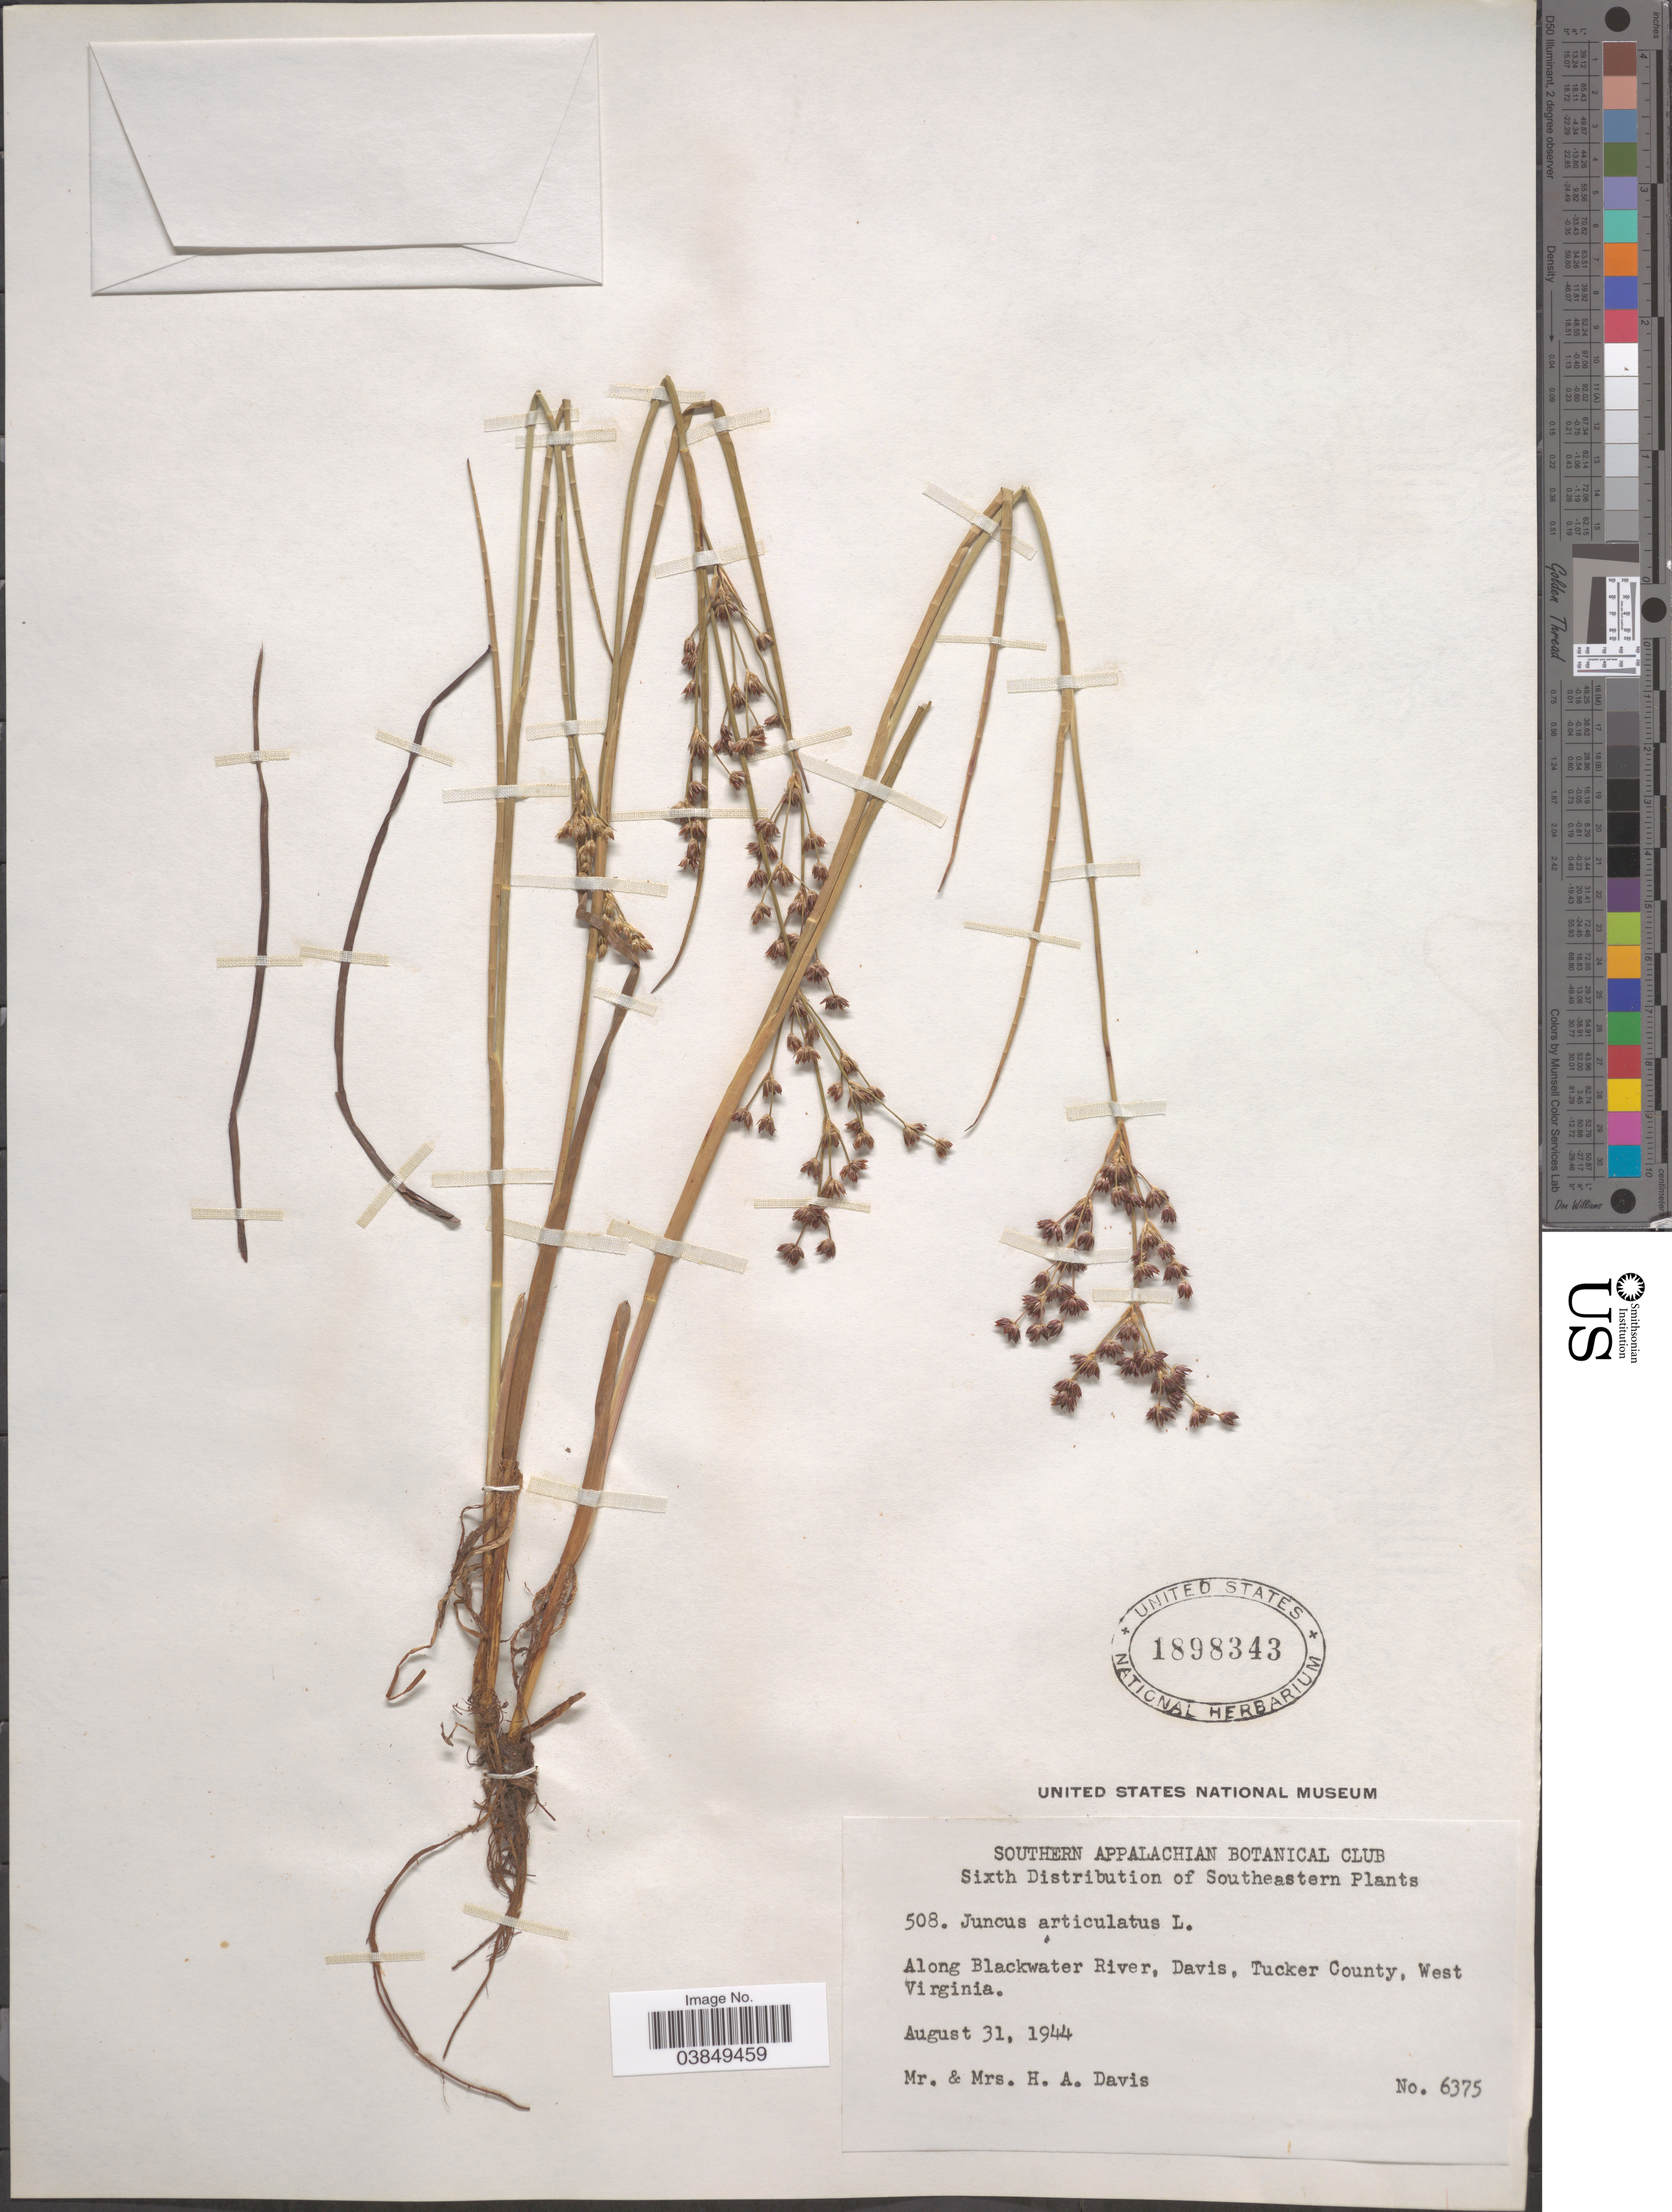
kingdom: Plantae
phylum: Tracheophyta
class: Liliopsida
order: Poales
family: Juncaceae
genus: Juncus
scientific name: Juncus articulatus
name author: L.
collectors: H. Davis & H. Davis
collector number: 6375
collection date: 1944-08-31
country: United States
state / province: West Virginia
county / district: Tucker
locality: Along Blackwater River, Davis, Tucker County.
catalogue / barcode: US 1898343